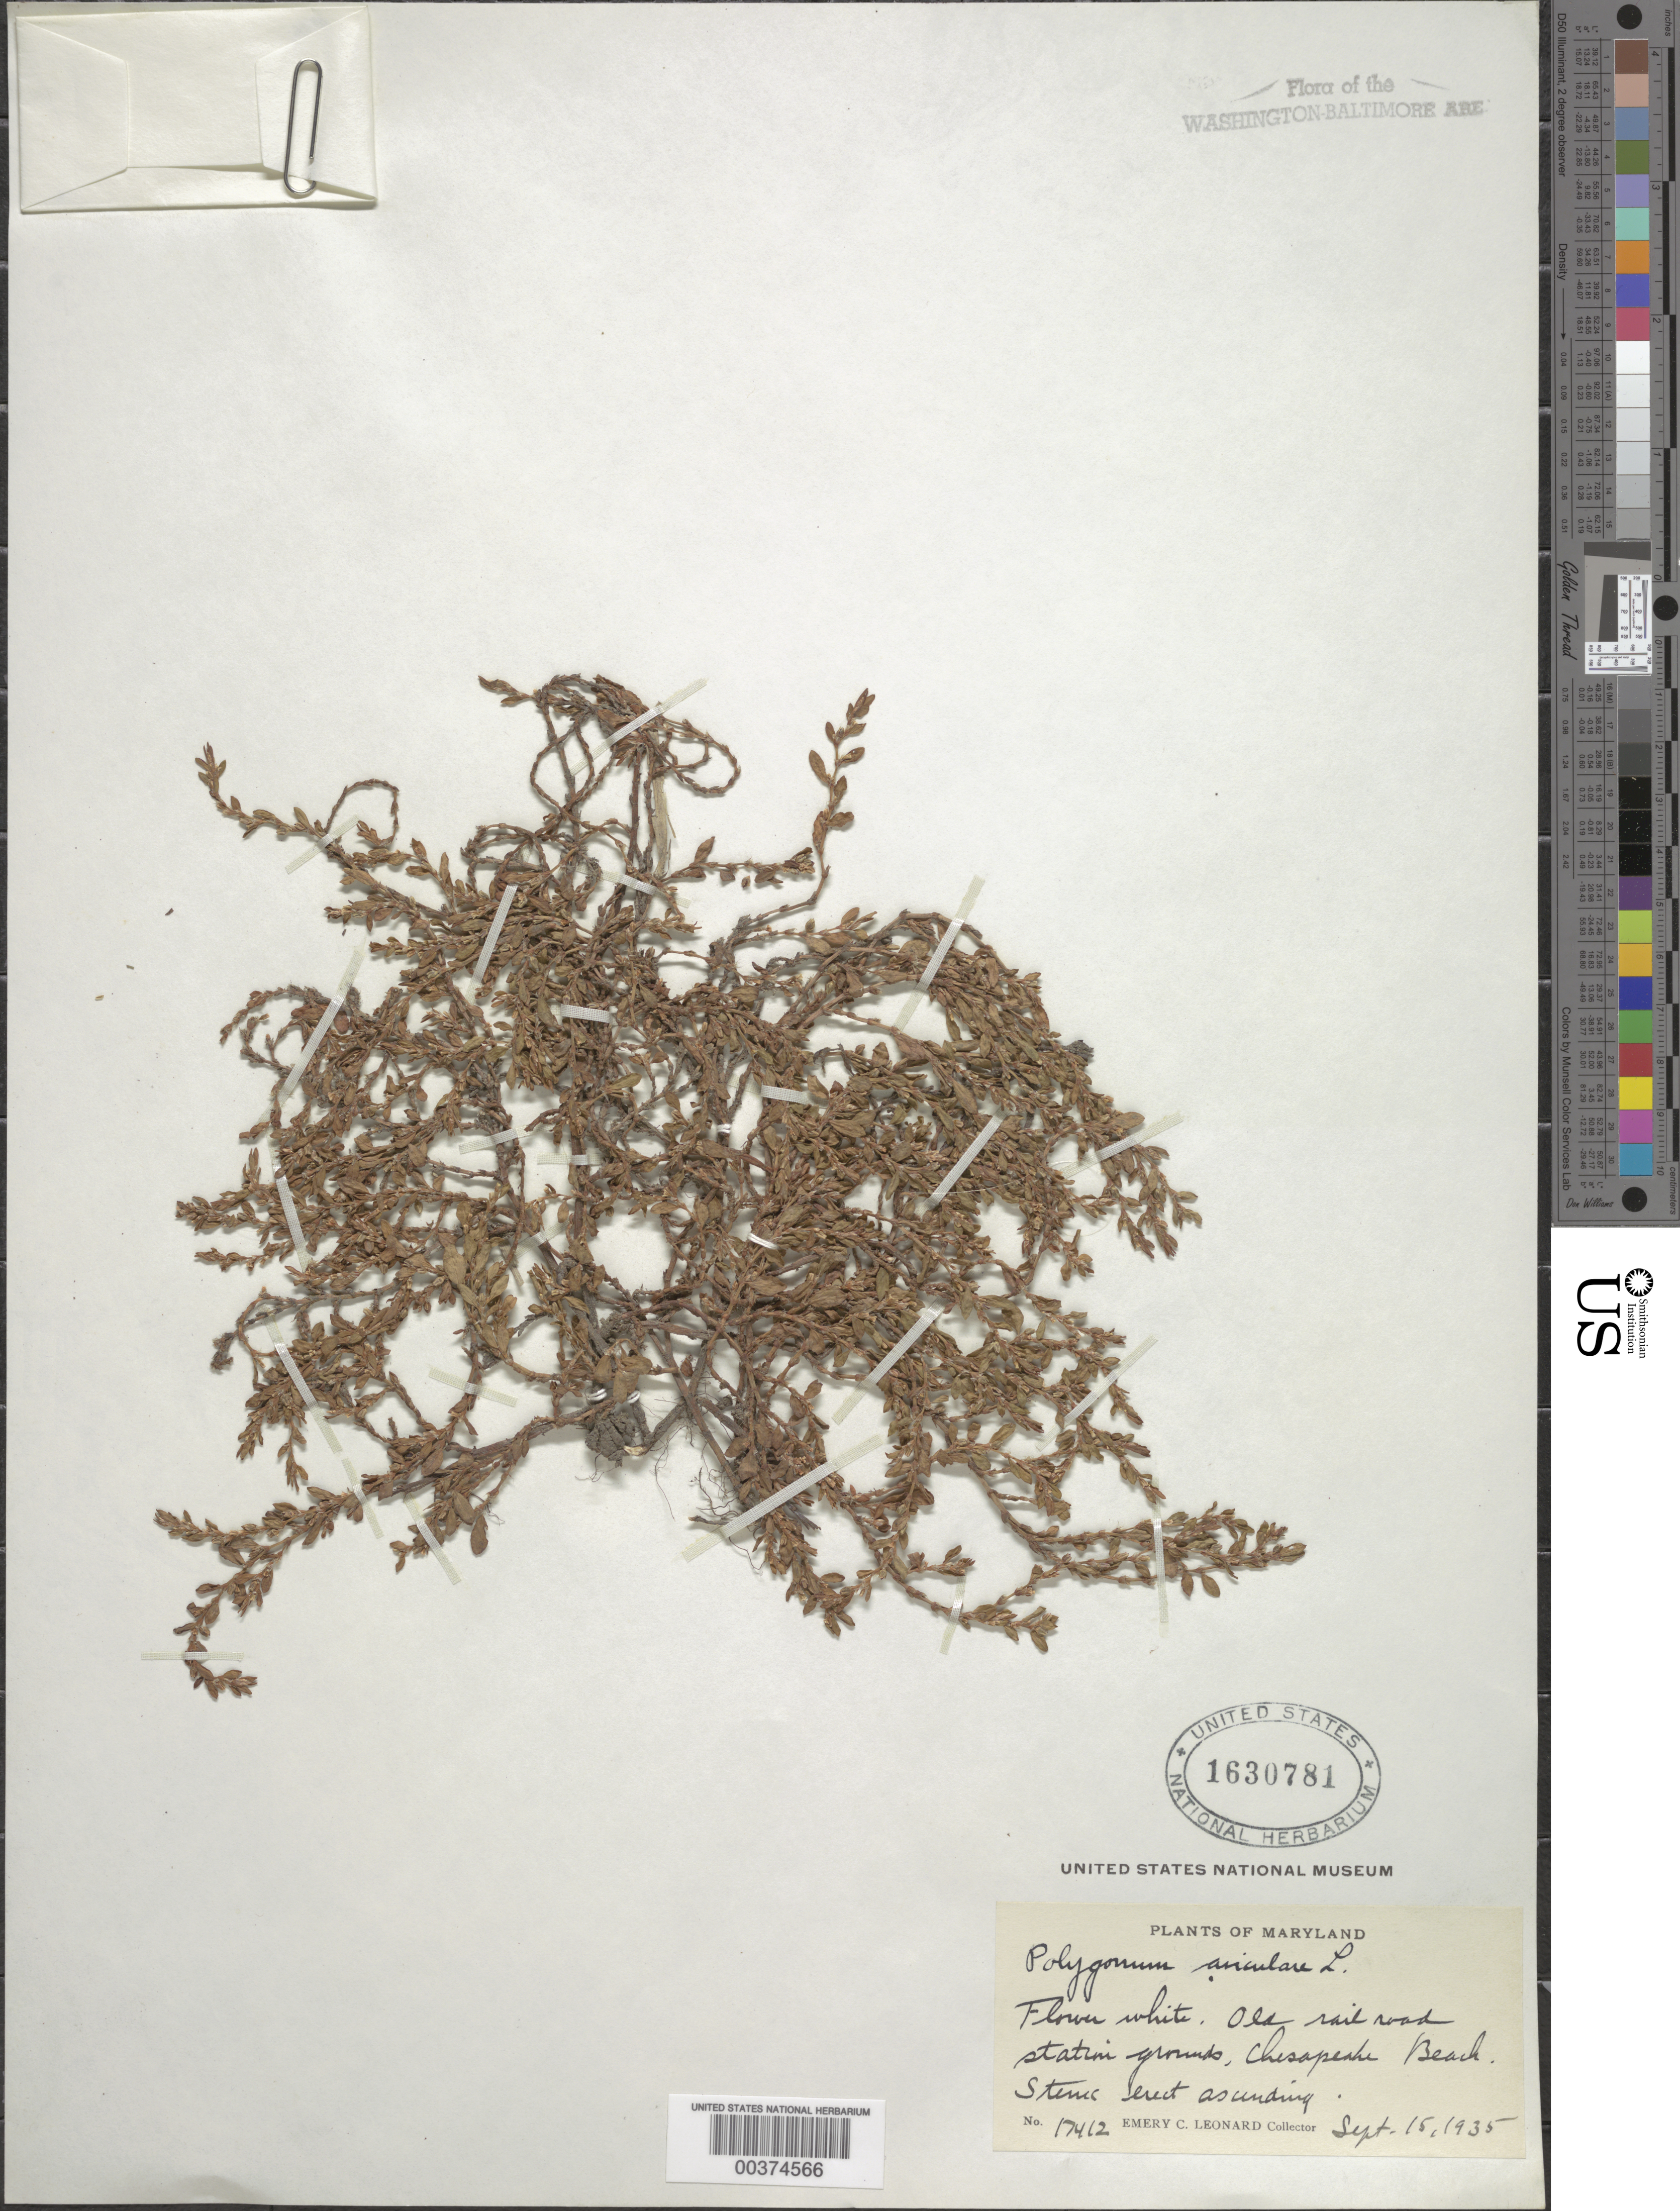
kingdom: Plantae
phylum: Tracheophyta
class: Magnoliopsida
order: Caryophyllales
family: Polygonaceae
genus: Polygonum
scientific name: Polygonum aviculare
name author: L.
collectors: E. C. Leonard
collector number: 17412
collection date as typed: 15 Sep 1935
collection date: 1935-09-15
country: United States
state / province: Maryland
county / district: Calvert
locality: Chesapeake Beach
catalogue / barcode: US 1630781